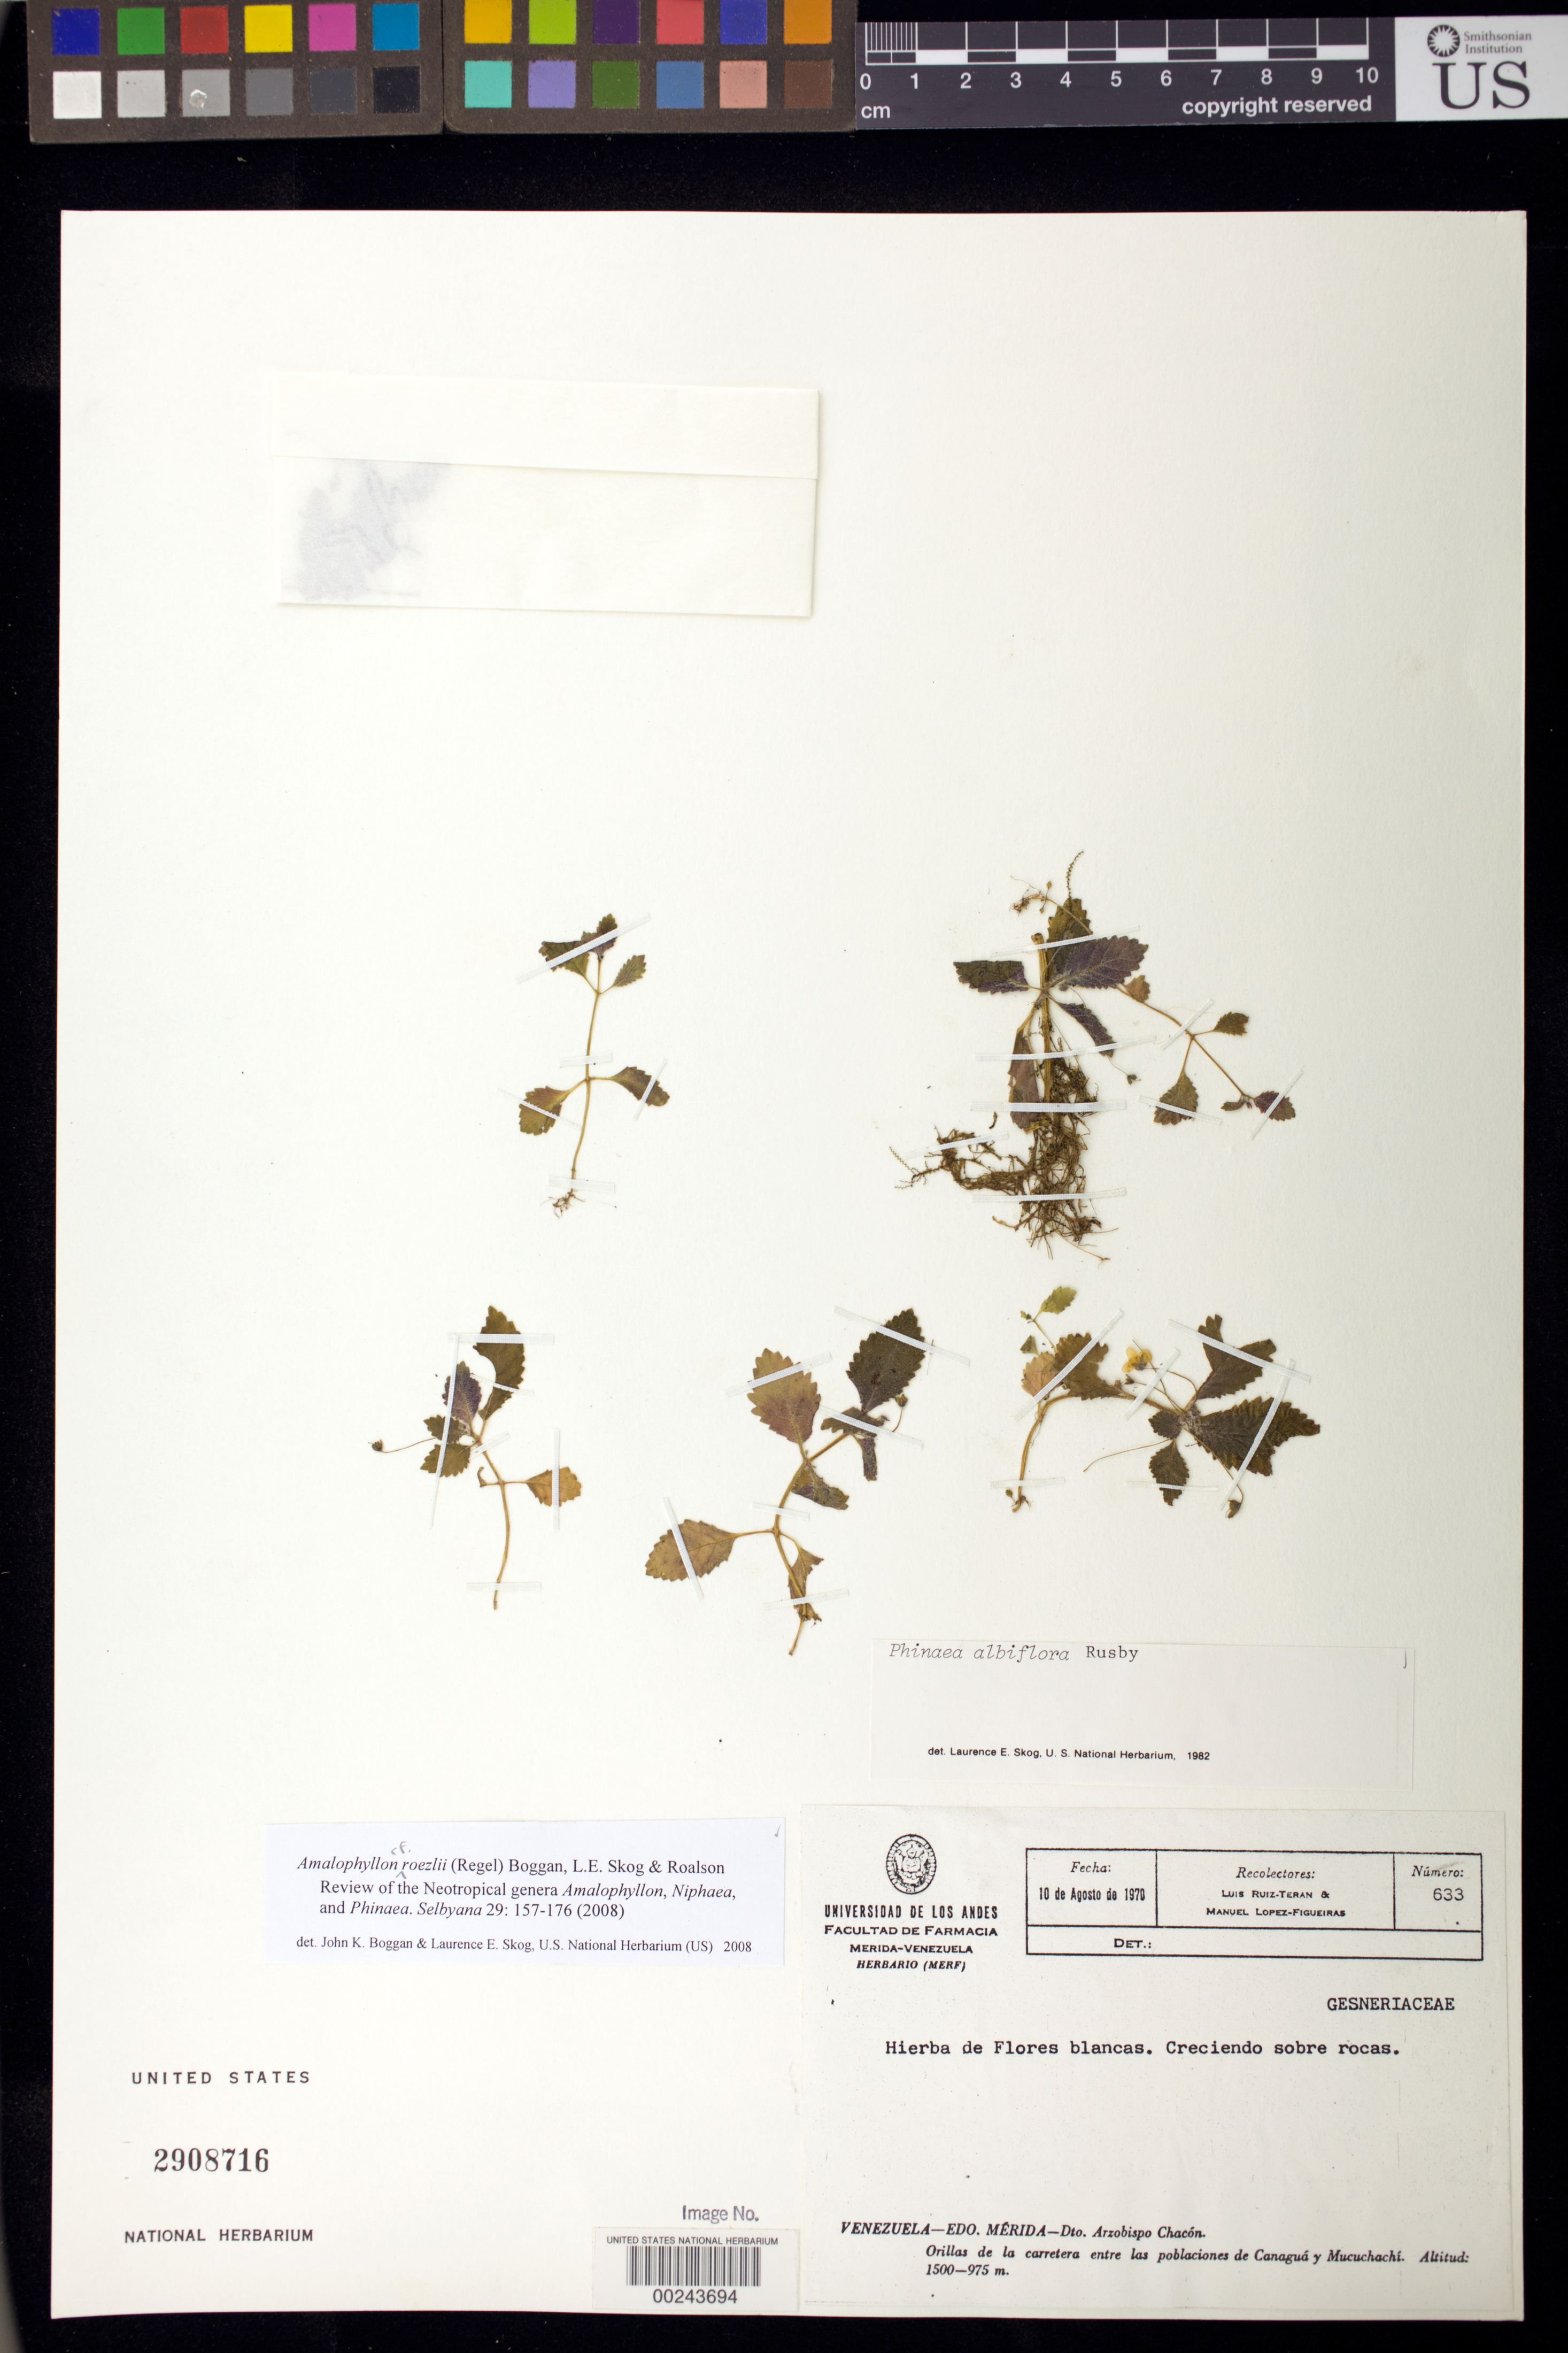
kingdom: Plantae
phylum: Tracheophyta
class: Magnoliopsida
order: Lamiales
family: Gesneriaceae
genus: Amalophyllon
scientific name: Amalophyllon roezlii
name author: (Regel) Boggan et al.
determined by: Boggan, J. K.; Skog, L. E.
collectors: L. E. Ruíz-Terán & M. López Figueiras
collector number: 633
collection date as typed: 10 Aug 1970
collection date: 1970-08-10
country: Venezuela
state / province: Mérida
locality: Edo. Mérida-Dto. Arzobispo Chacón. Orillas de la carretera entre las poblaciones de Canaguá y Mucuchachí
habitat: Creciendo sobre rocas.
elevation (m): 975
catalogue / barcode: US 2908716